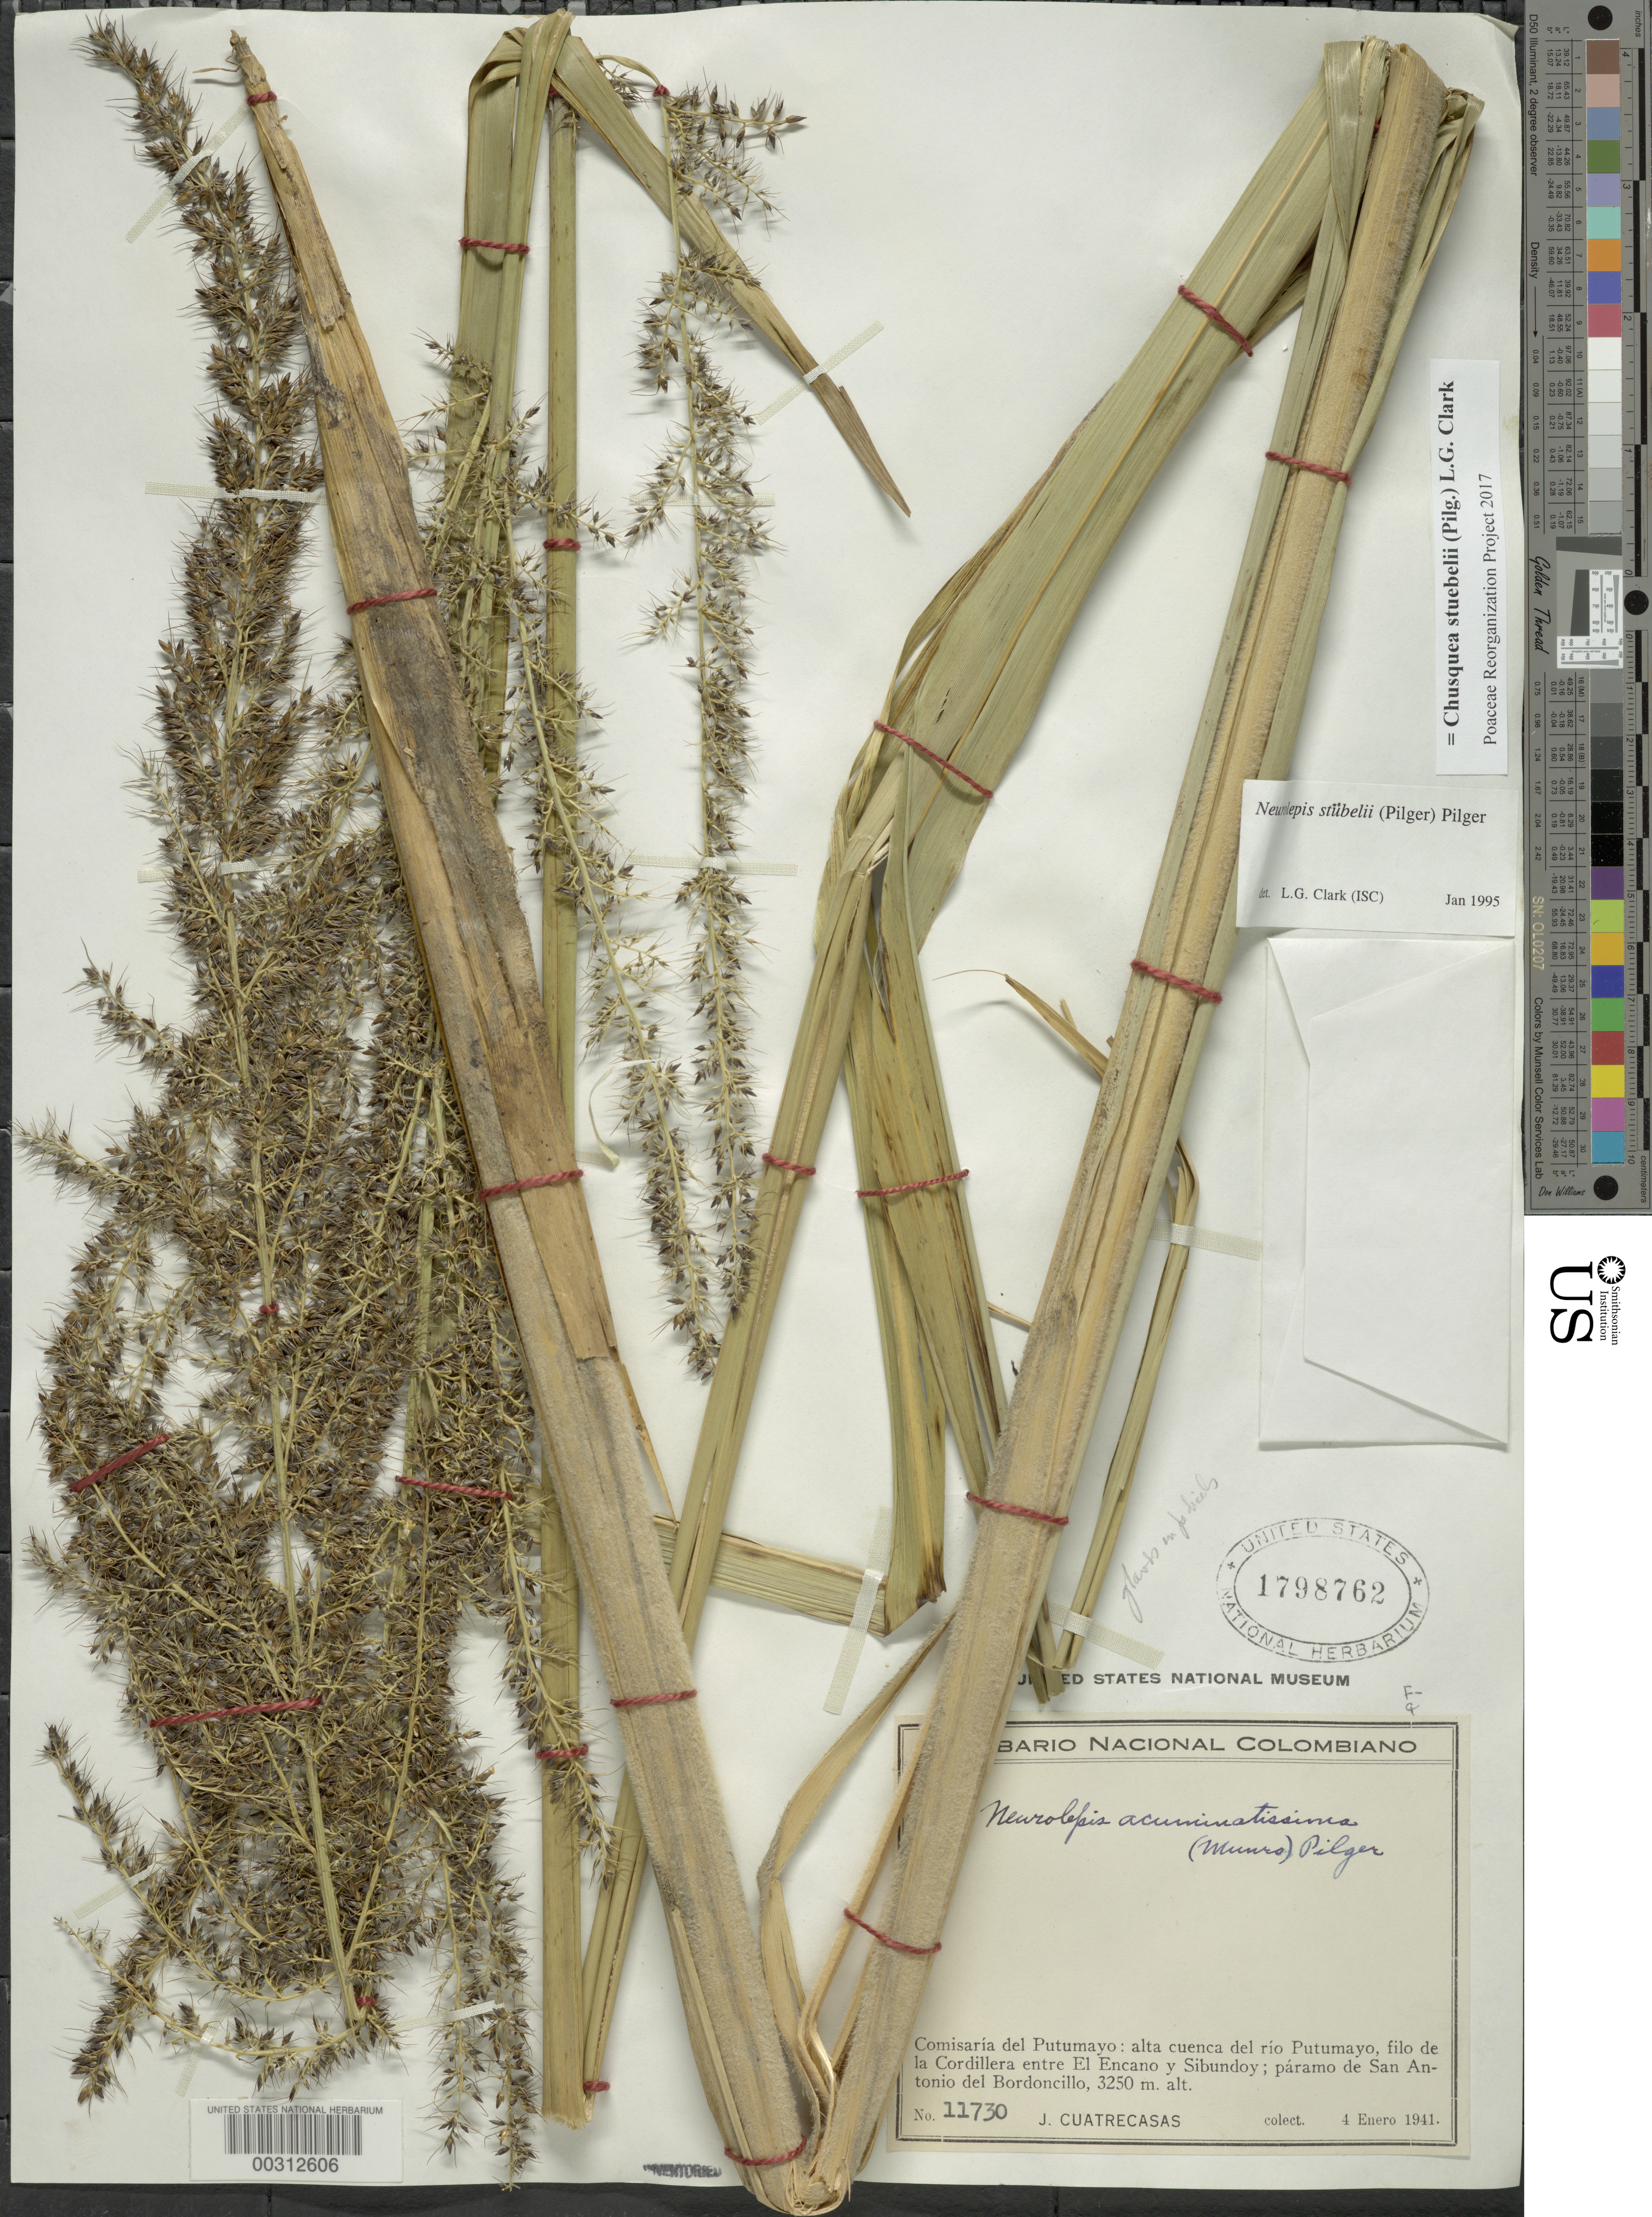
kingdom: Plantae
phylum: Tracheophyta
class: Liliopsida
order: Poales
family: Poaceae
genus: Chusquea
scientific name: Chusquea stuebelii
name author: (Pilg.) L.G. Clark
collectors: J. Cuatrecasas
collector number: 11730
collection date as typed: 04 Jan 1941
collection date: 1941-01-04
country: Colombia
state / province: Putumayo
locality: Rio Putumayo, San Antonia del Bordoncillo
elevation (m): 3250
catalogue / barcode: US 1798762